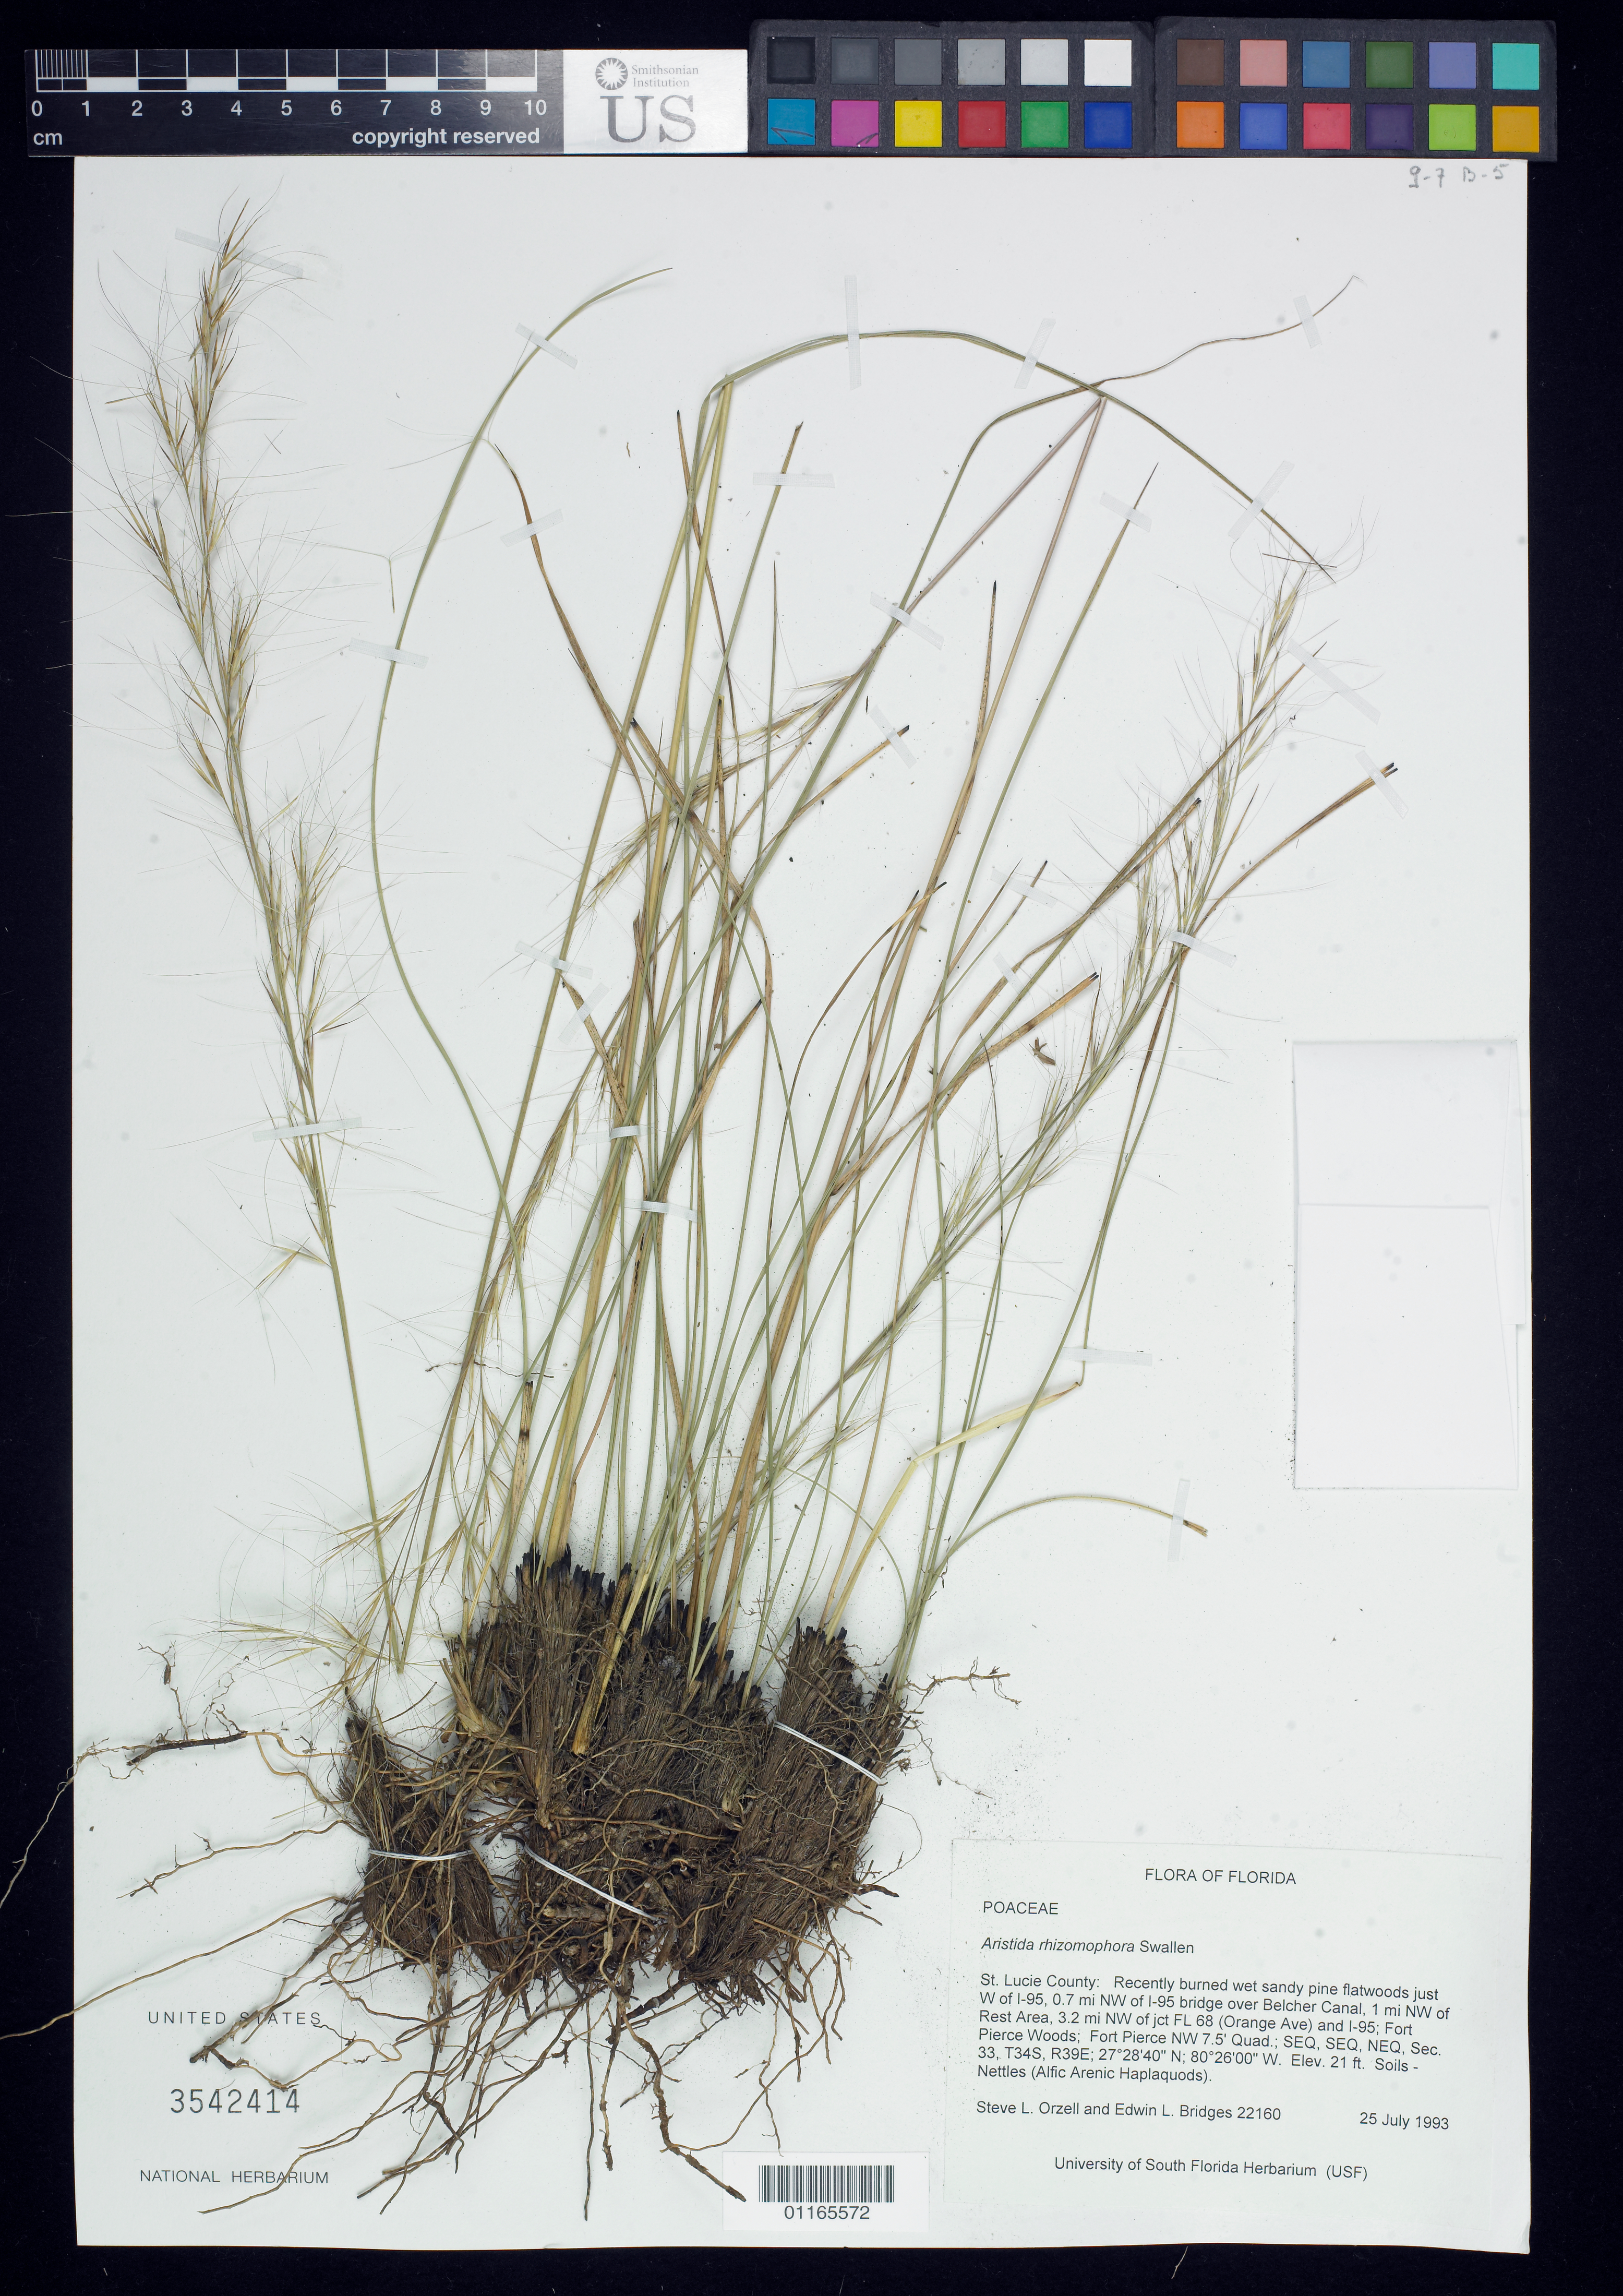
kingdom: Plantae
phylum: Tracheophyta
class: Liliopsida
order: Poales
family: Poaceae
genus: Aristida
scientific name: Aristida rhizomophora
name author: Swallen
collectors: S. Orzell & E. Bridges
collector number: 22160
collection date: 1993-07-25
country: United States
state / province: Florida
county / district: St. Lucie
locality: W of I-95, 0.7 mi NW of I-95 bridge over Belcher Canal, 1 mi NW of Rest Area, 3.2 mi NW of jct FL 68 (Orange Ave) and I-95; Fort Pierce Woods; Fort Pierce NW 7.5' Quad.; SEQ, SEQ, NEQ, Sec. 33, T34S, R39E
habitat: recently burned wet sandy pine flatwoods. Soils - Nettles (Alfic Arenic Haplaquods)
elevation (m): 21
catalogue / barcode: US 3542414